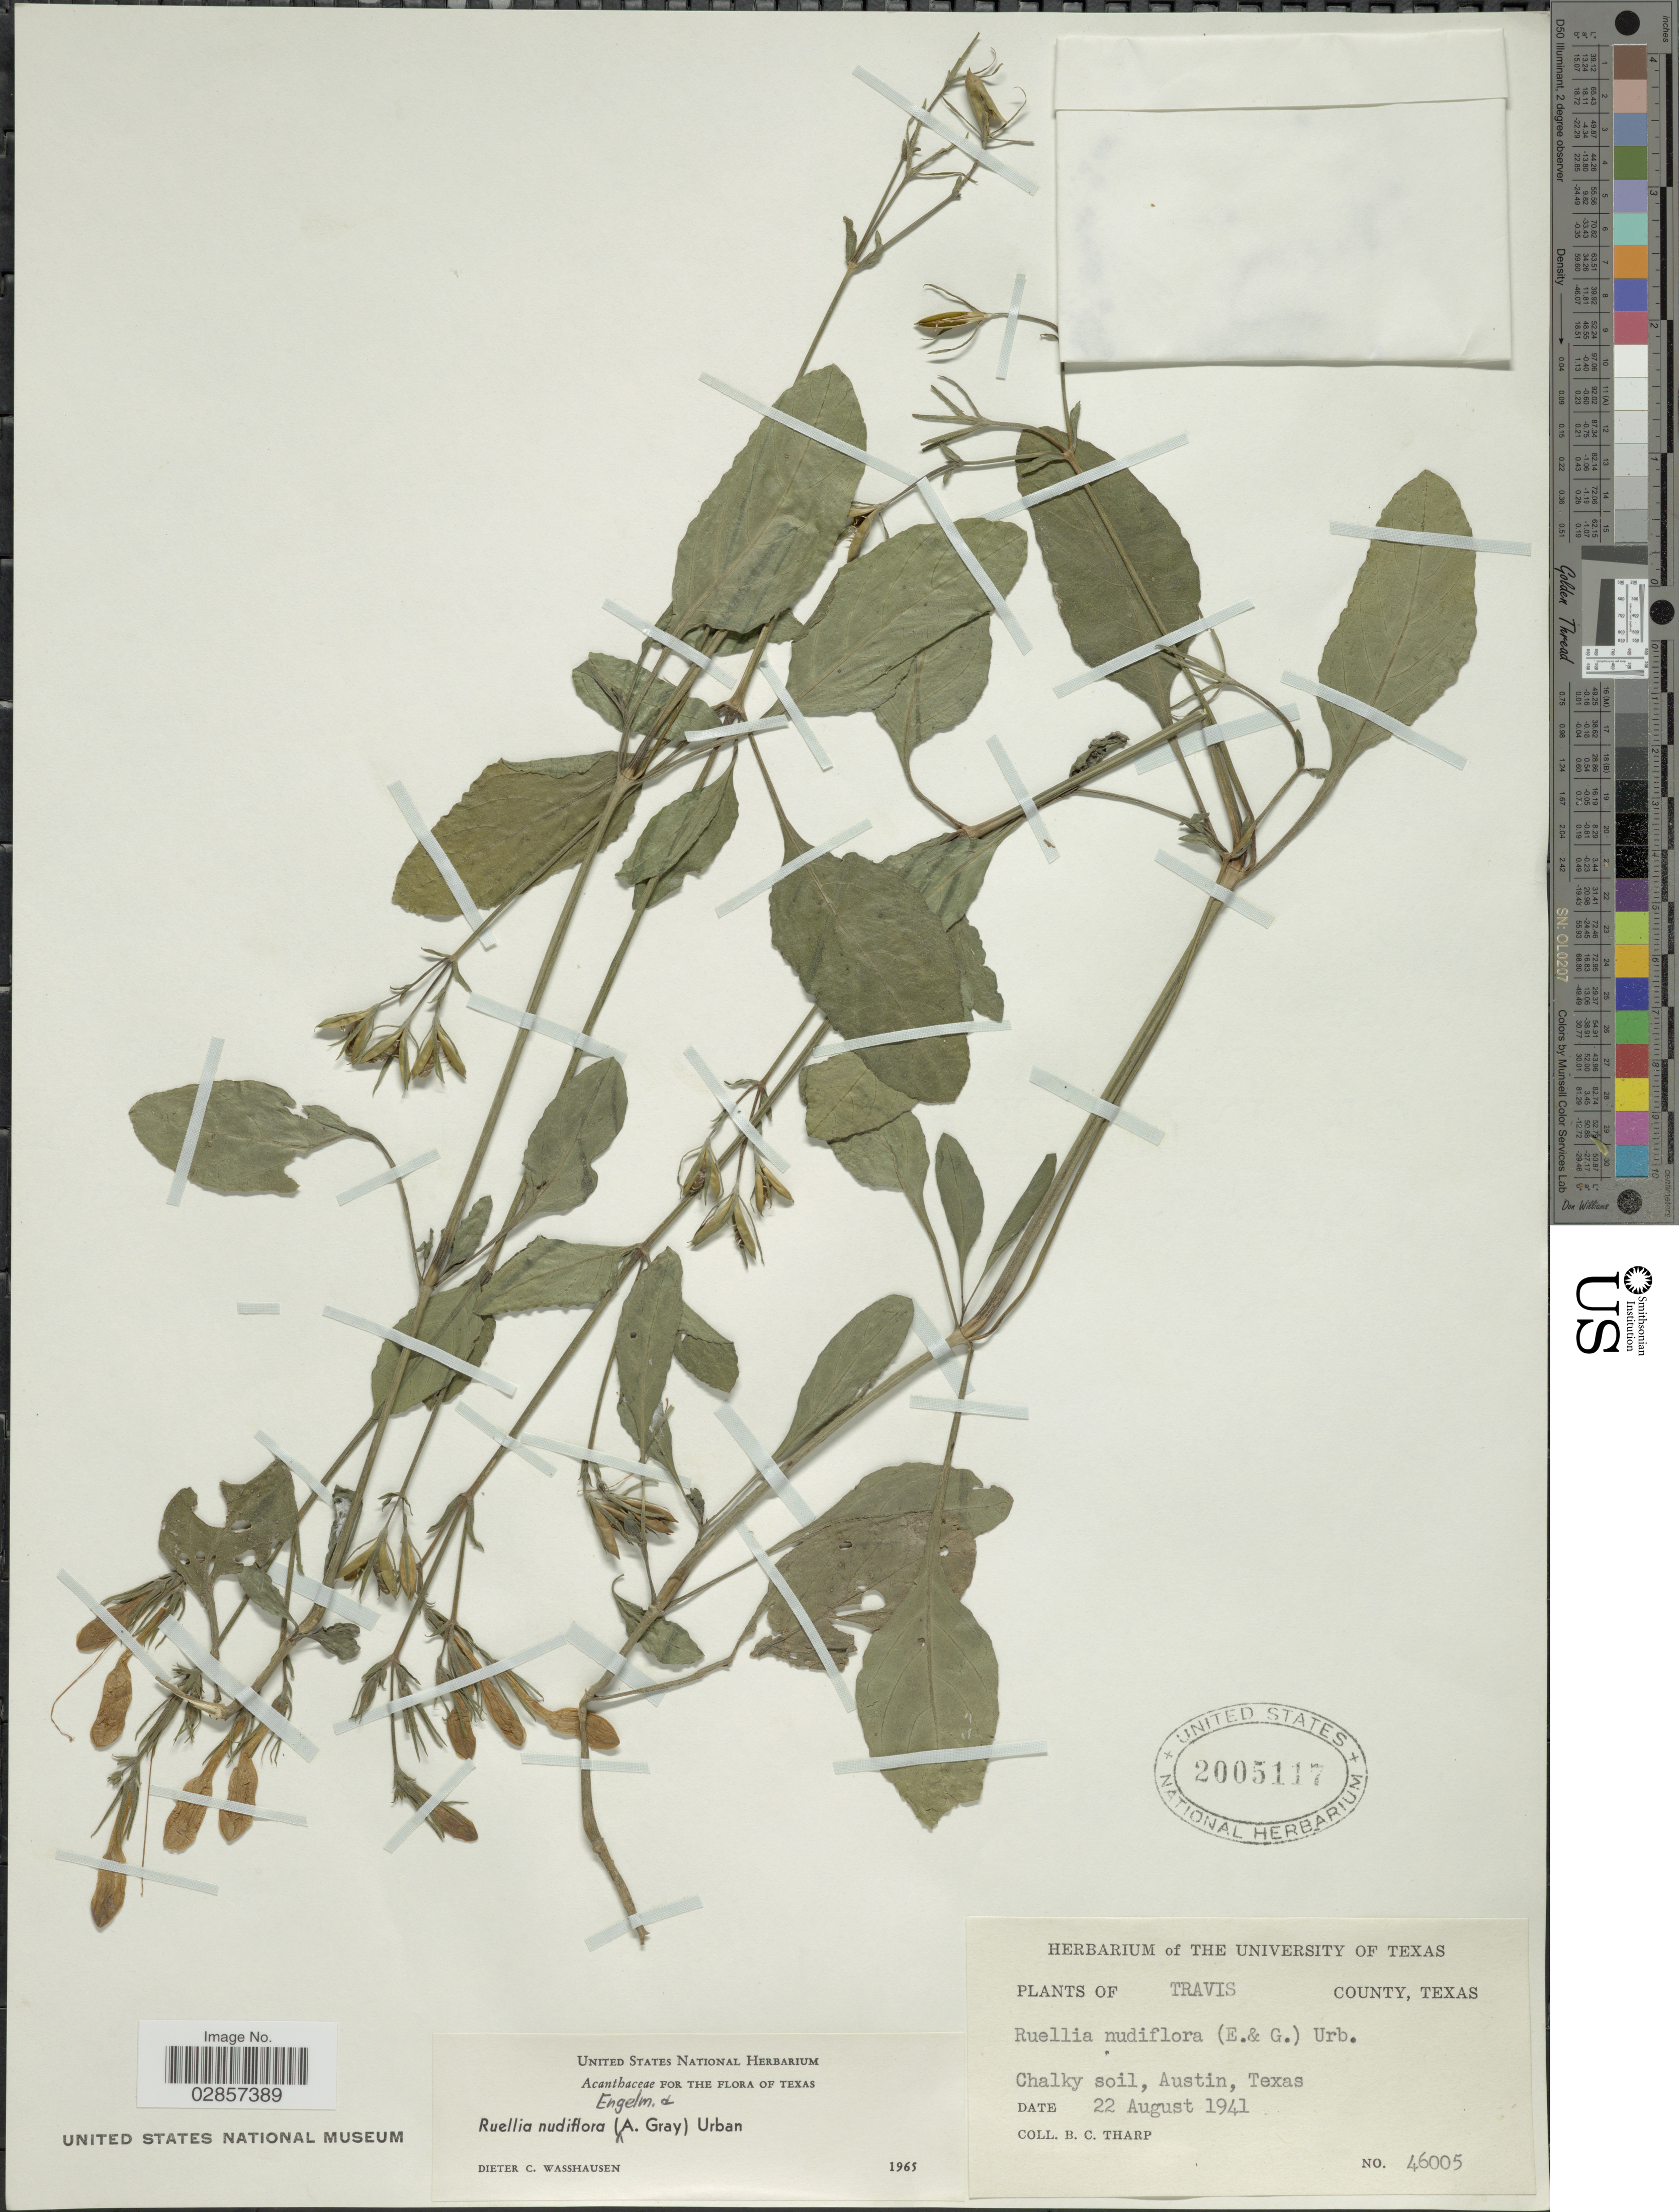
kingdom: Plantae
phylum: Tracheophyta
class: Magnoliopsida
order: Lamiales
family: Acanthaceae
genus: Ruellia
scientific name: Ruellia nudiflora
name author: (Engelm. & A. Gray) Urb.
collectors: B. C. Tharp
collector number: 46005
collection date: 1941-08-22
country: United States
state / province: Texas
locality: Travis County, Texas, Chalky soil, Austin.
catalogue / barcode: US 2005117